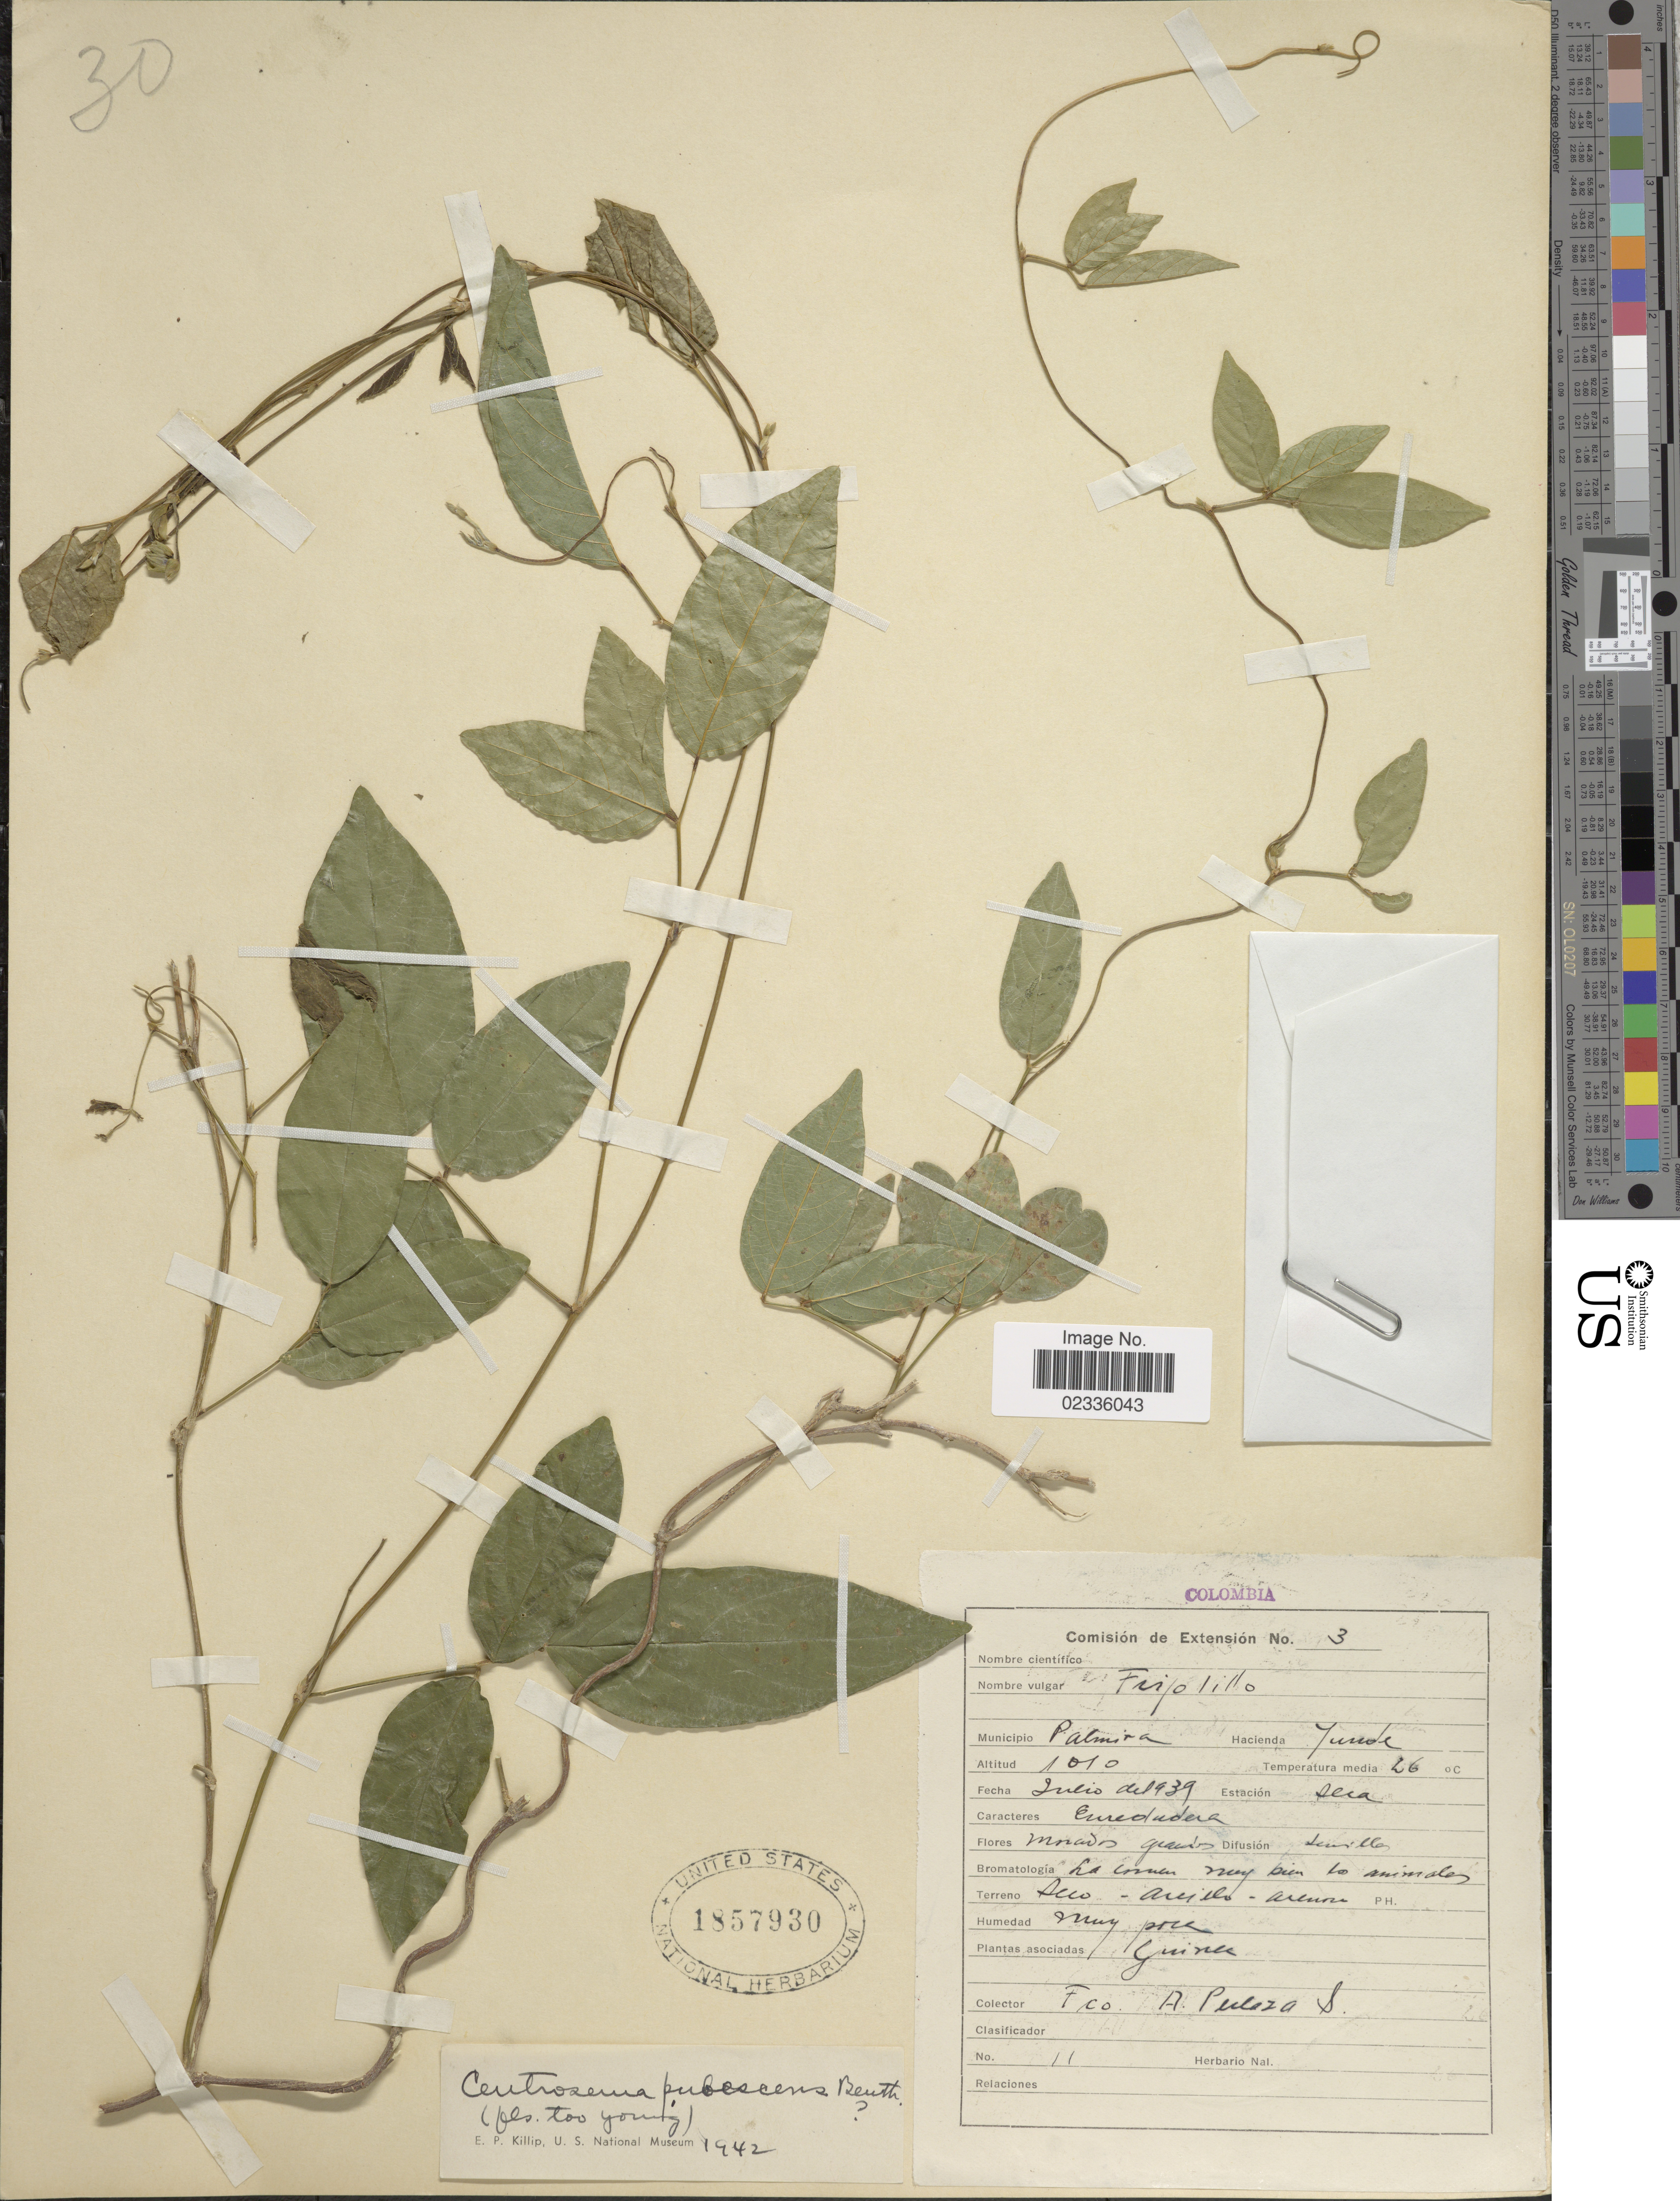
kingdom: Plantae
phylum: Tracheophyta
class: Magnoliopsida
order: Fabales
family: Fabaceae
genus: Centrosema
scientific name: Centrosema pubescens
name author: Benth.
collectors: A. Puloza S.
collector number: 3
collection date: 1939-07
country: Colombia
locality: Municipio Palmira. Estación Seca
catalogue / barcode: US 1857930